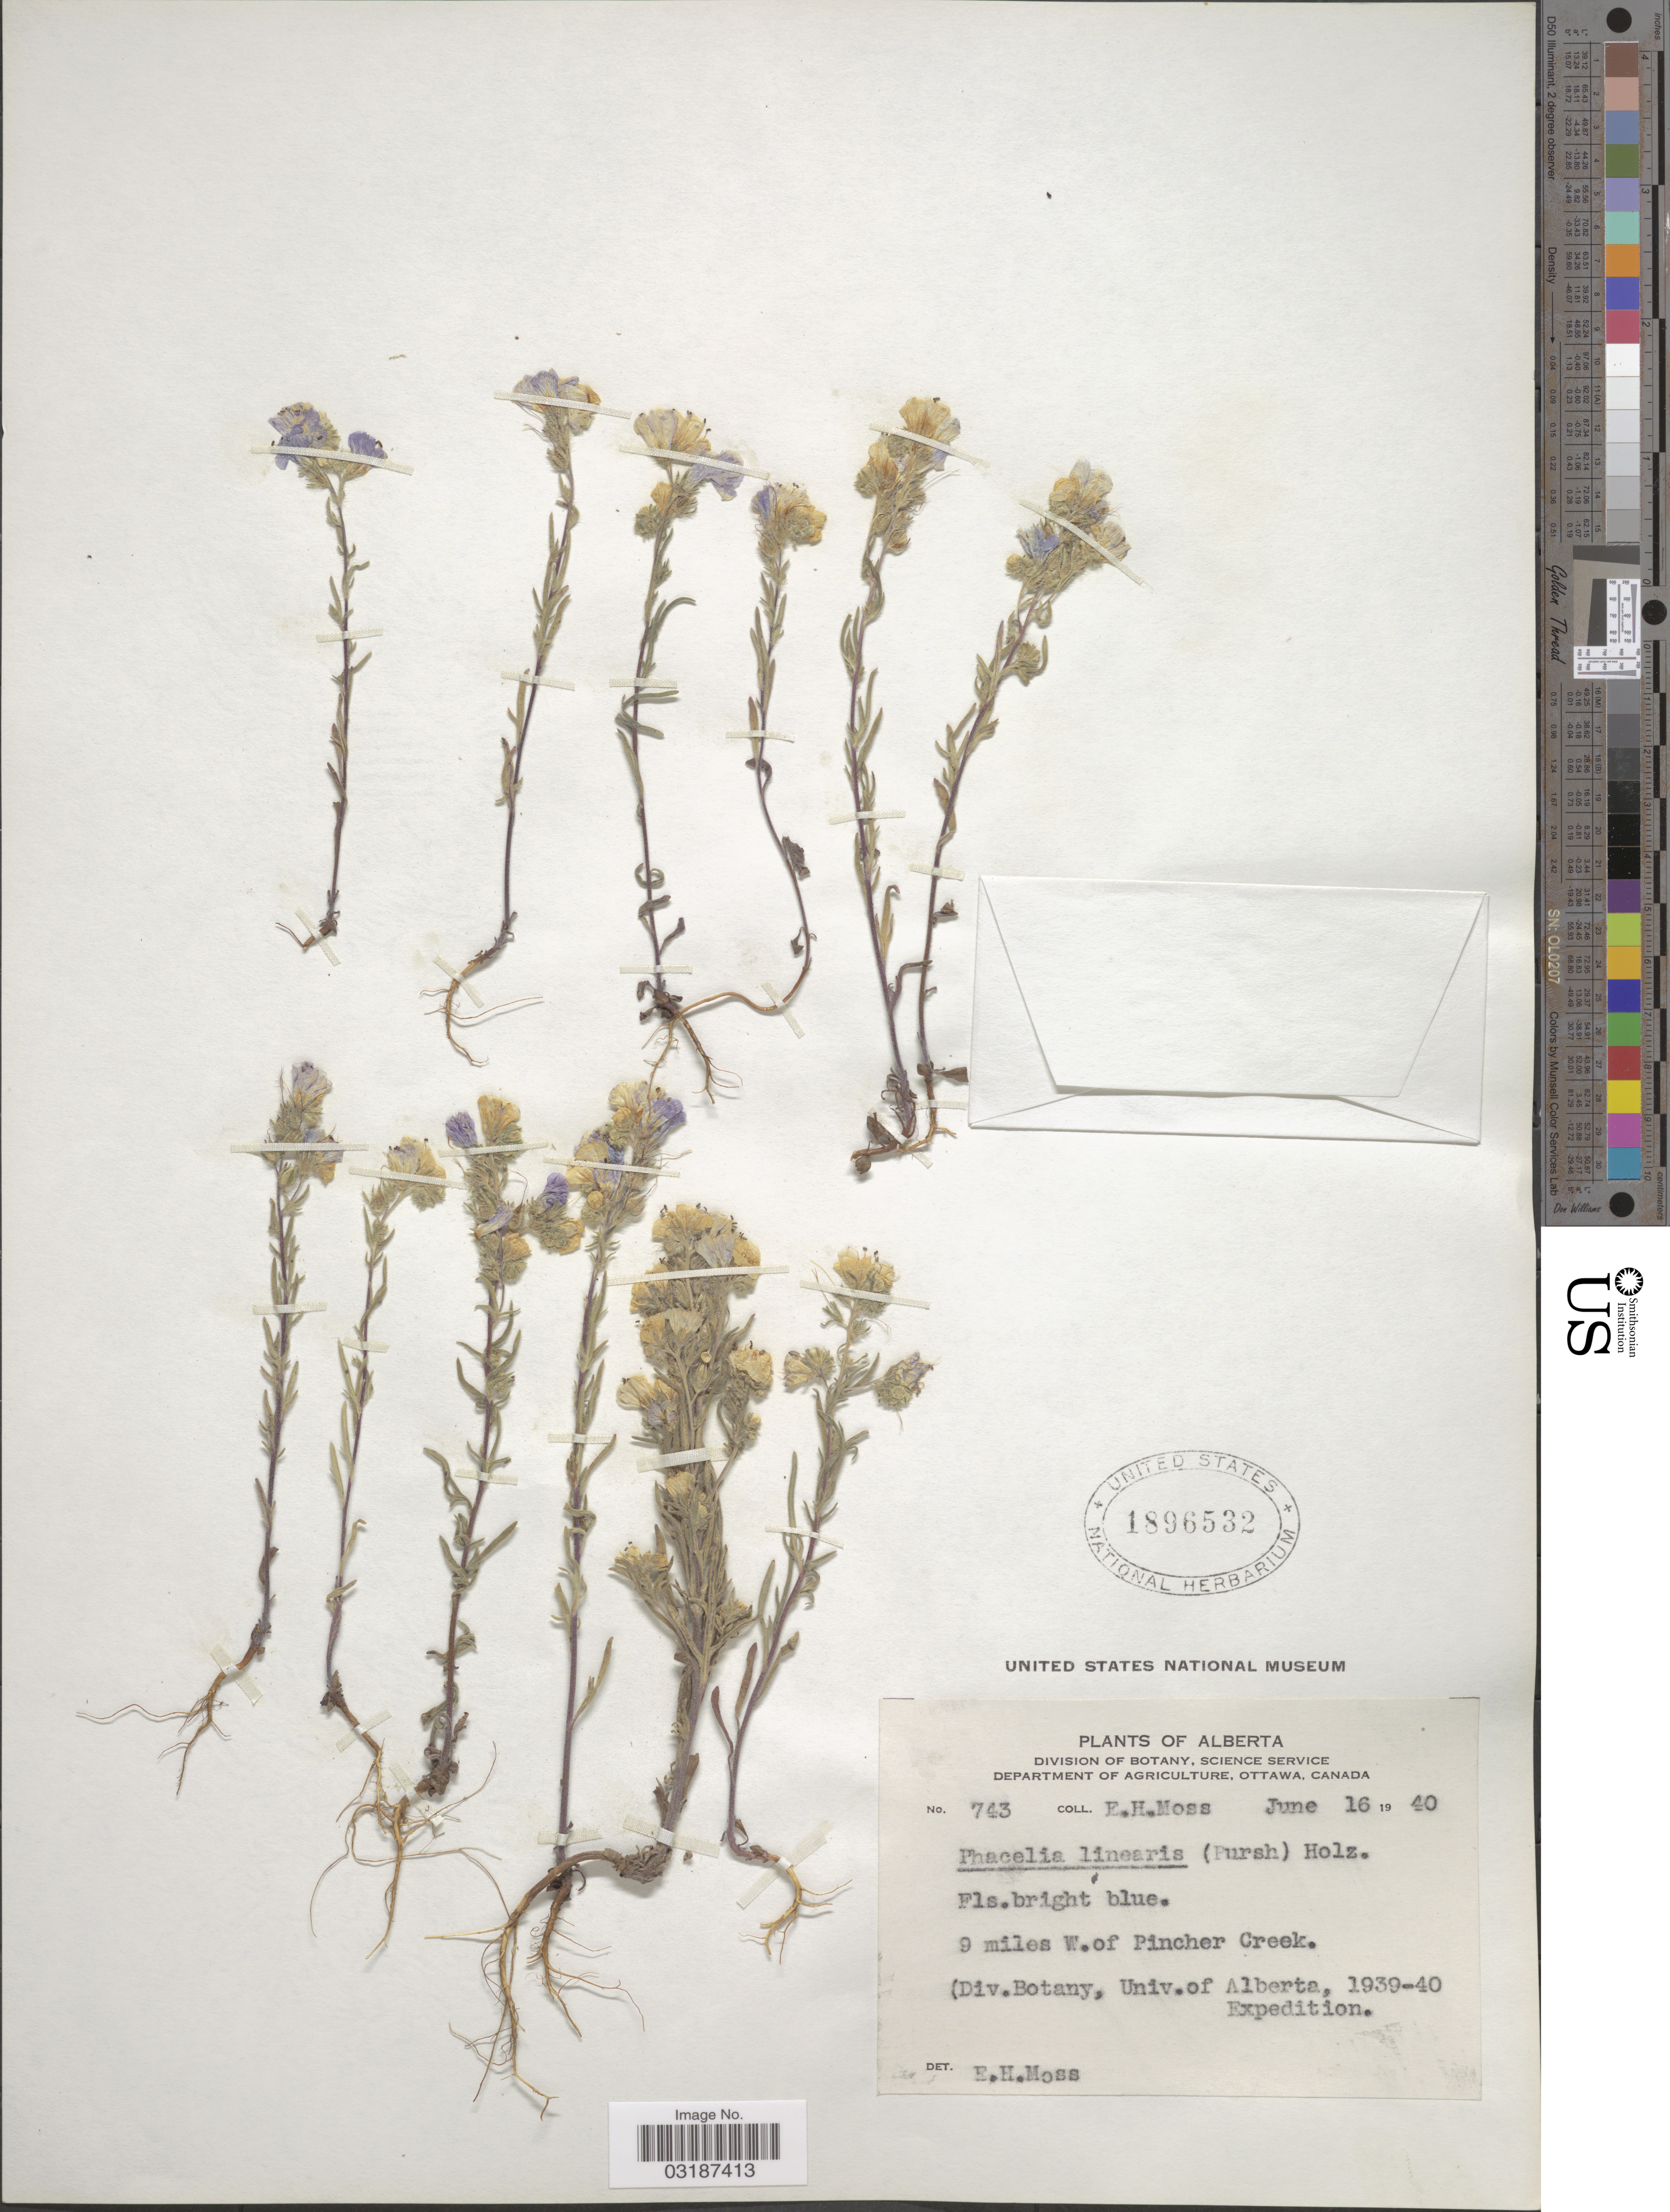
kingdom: Plantae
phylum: Tracheophyta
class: Magnoliopsida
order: Boraginales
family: Hydrophyllaceae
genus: Phacelia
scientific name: Phacelia linearis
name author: (Pursh) Holz.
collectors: E. Moss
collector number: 743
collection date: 1940-06-16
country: Canada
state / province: Alberta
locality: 9 miles W. of Pincher Creek.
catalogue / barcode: US 1896532